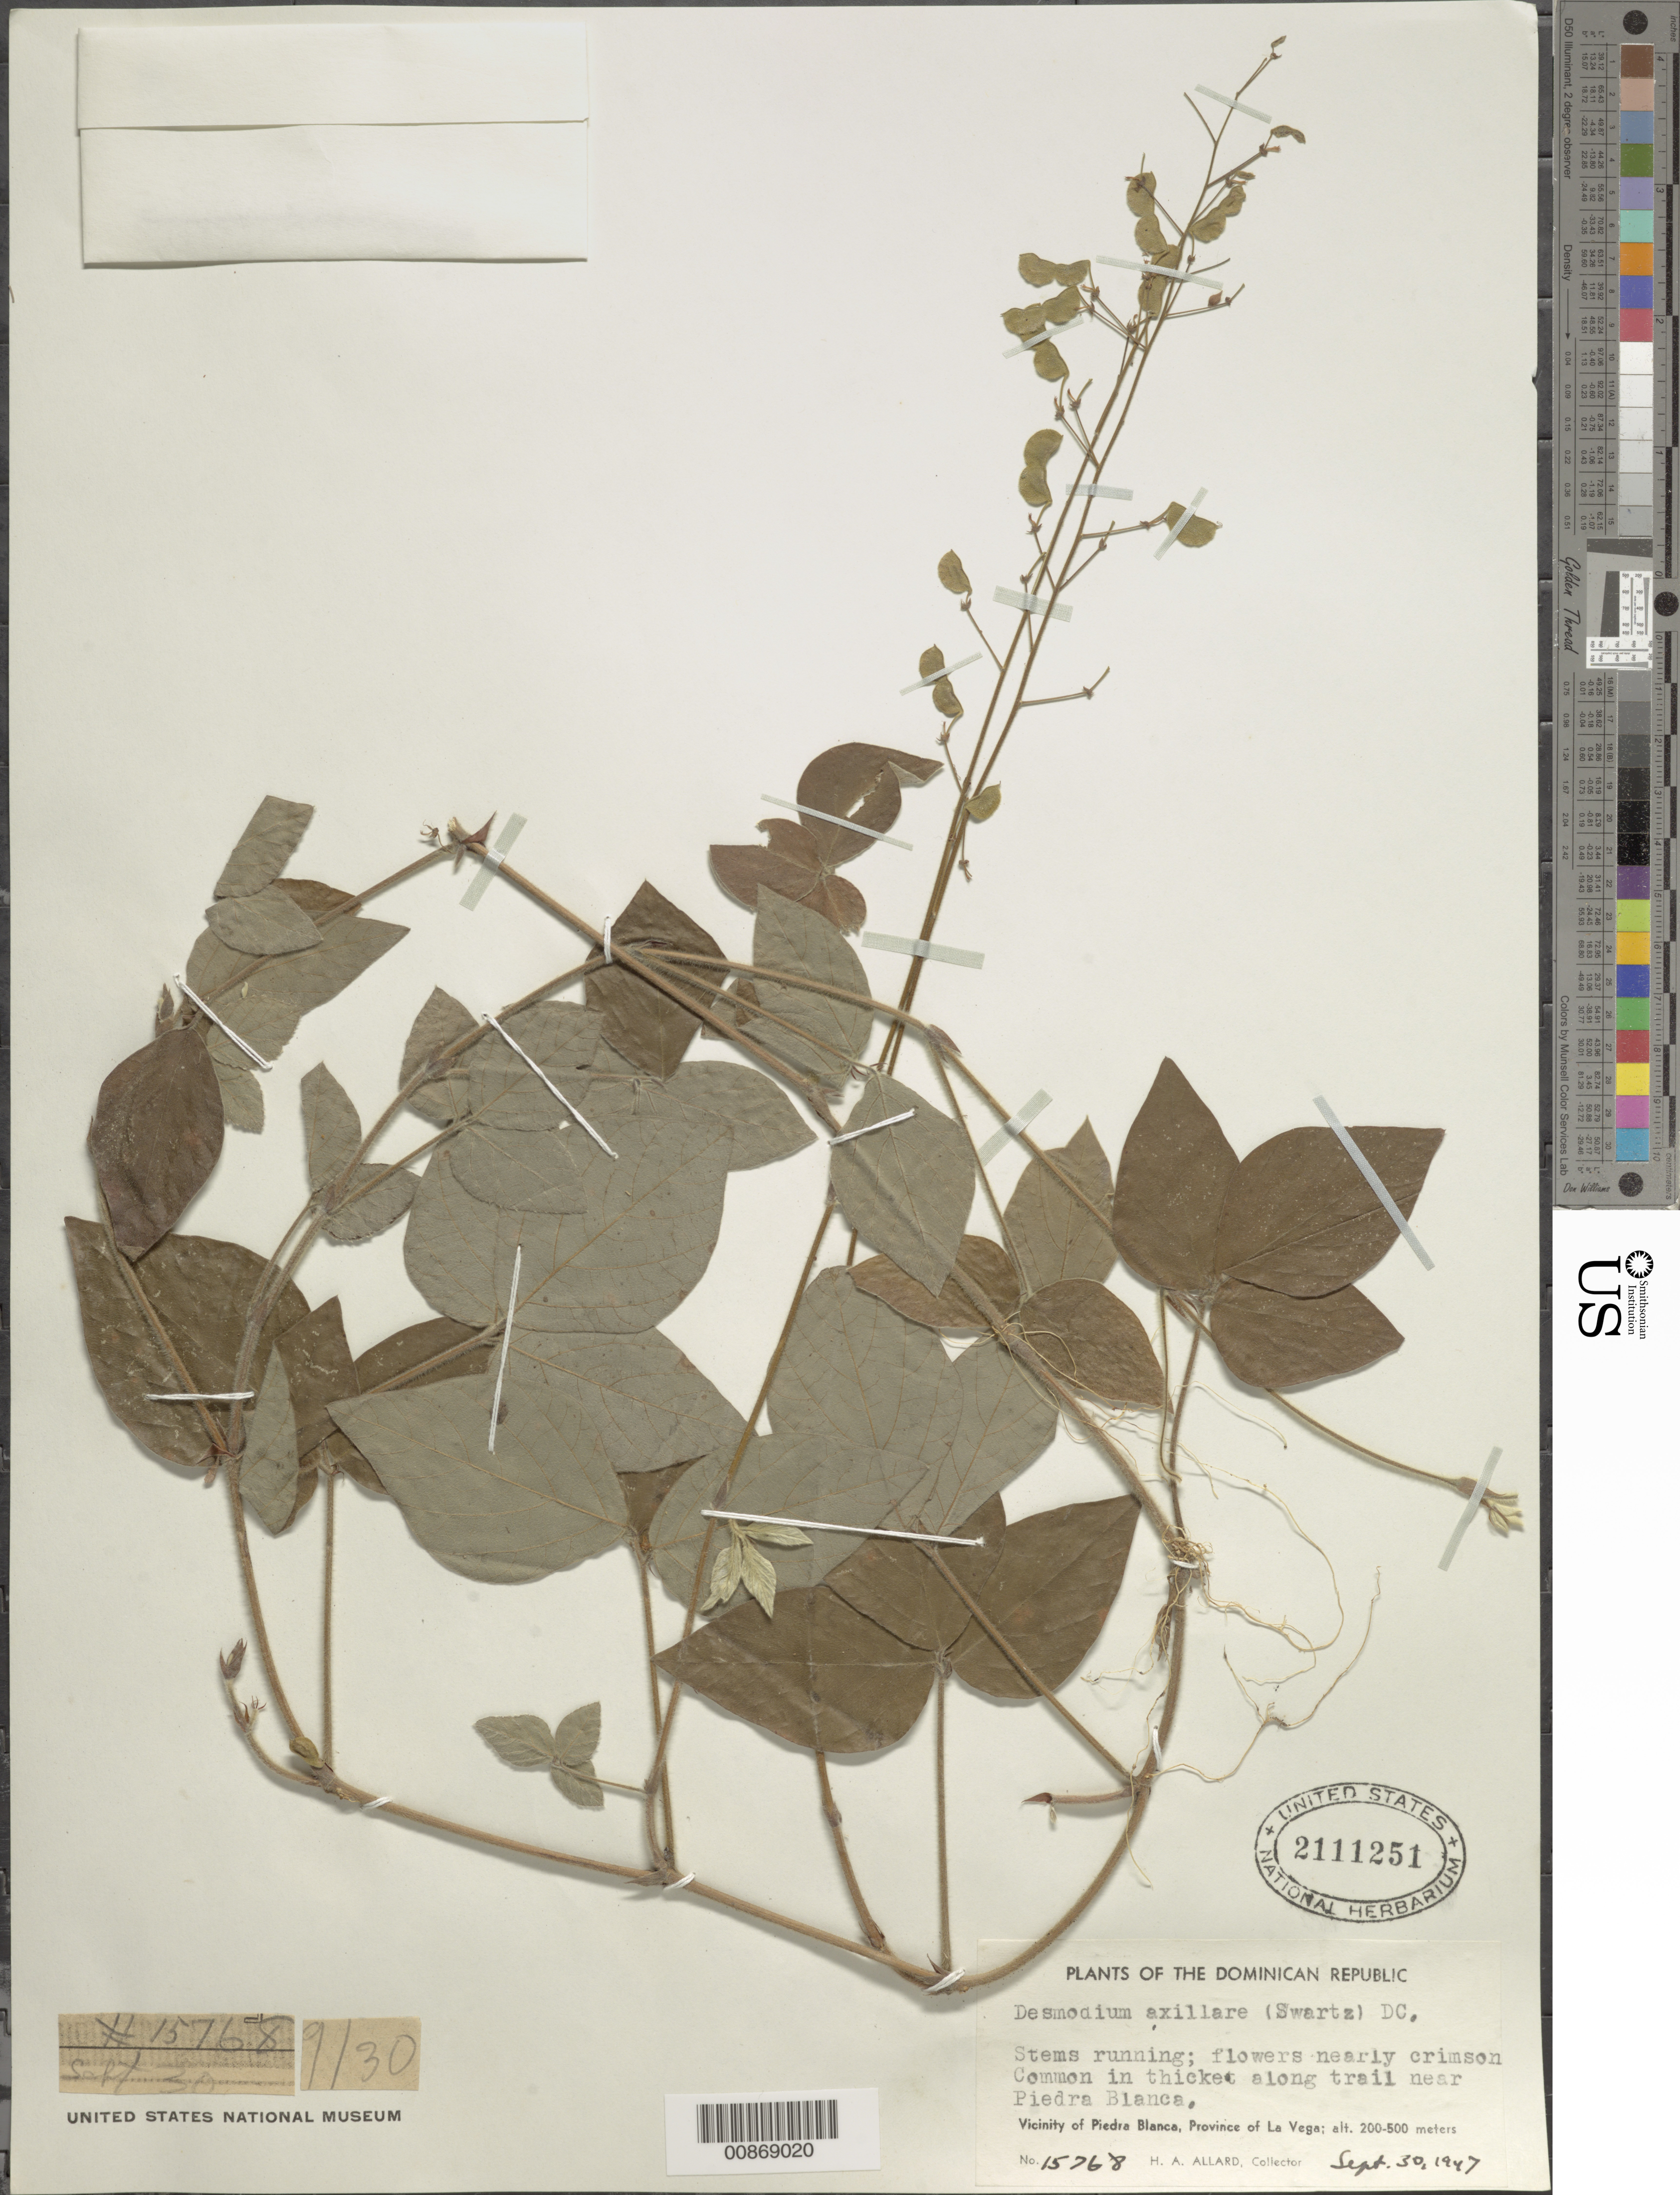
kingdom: Plantae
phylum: Tracheophyta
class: Magnoliopsida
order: Fabales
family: Fabaceae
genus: Desmodium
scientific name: Desmodium axillare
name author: (Sw.) DC.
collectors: H. A. Allard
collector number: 15768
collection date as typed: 30 Sep 1947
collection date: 1947-09-30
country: Dominican Republic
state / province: La Vega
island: Hispaniola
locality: Along trail near Piedra Blanca.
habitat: Common in thicket along trail.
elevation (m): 200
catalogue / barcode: US 2111251